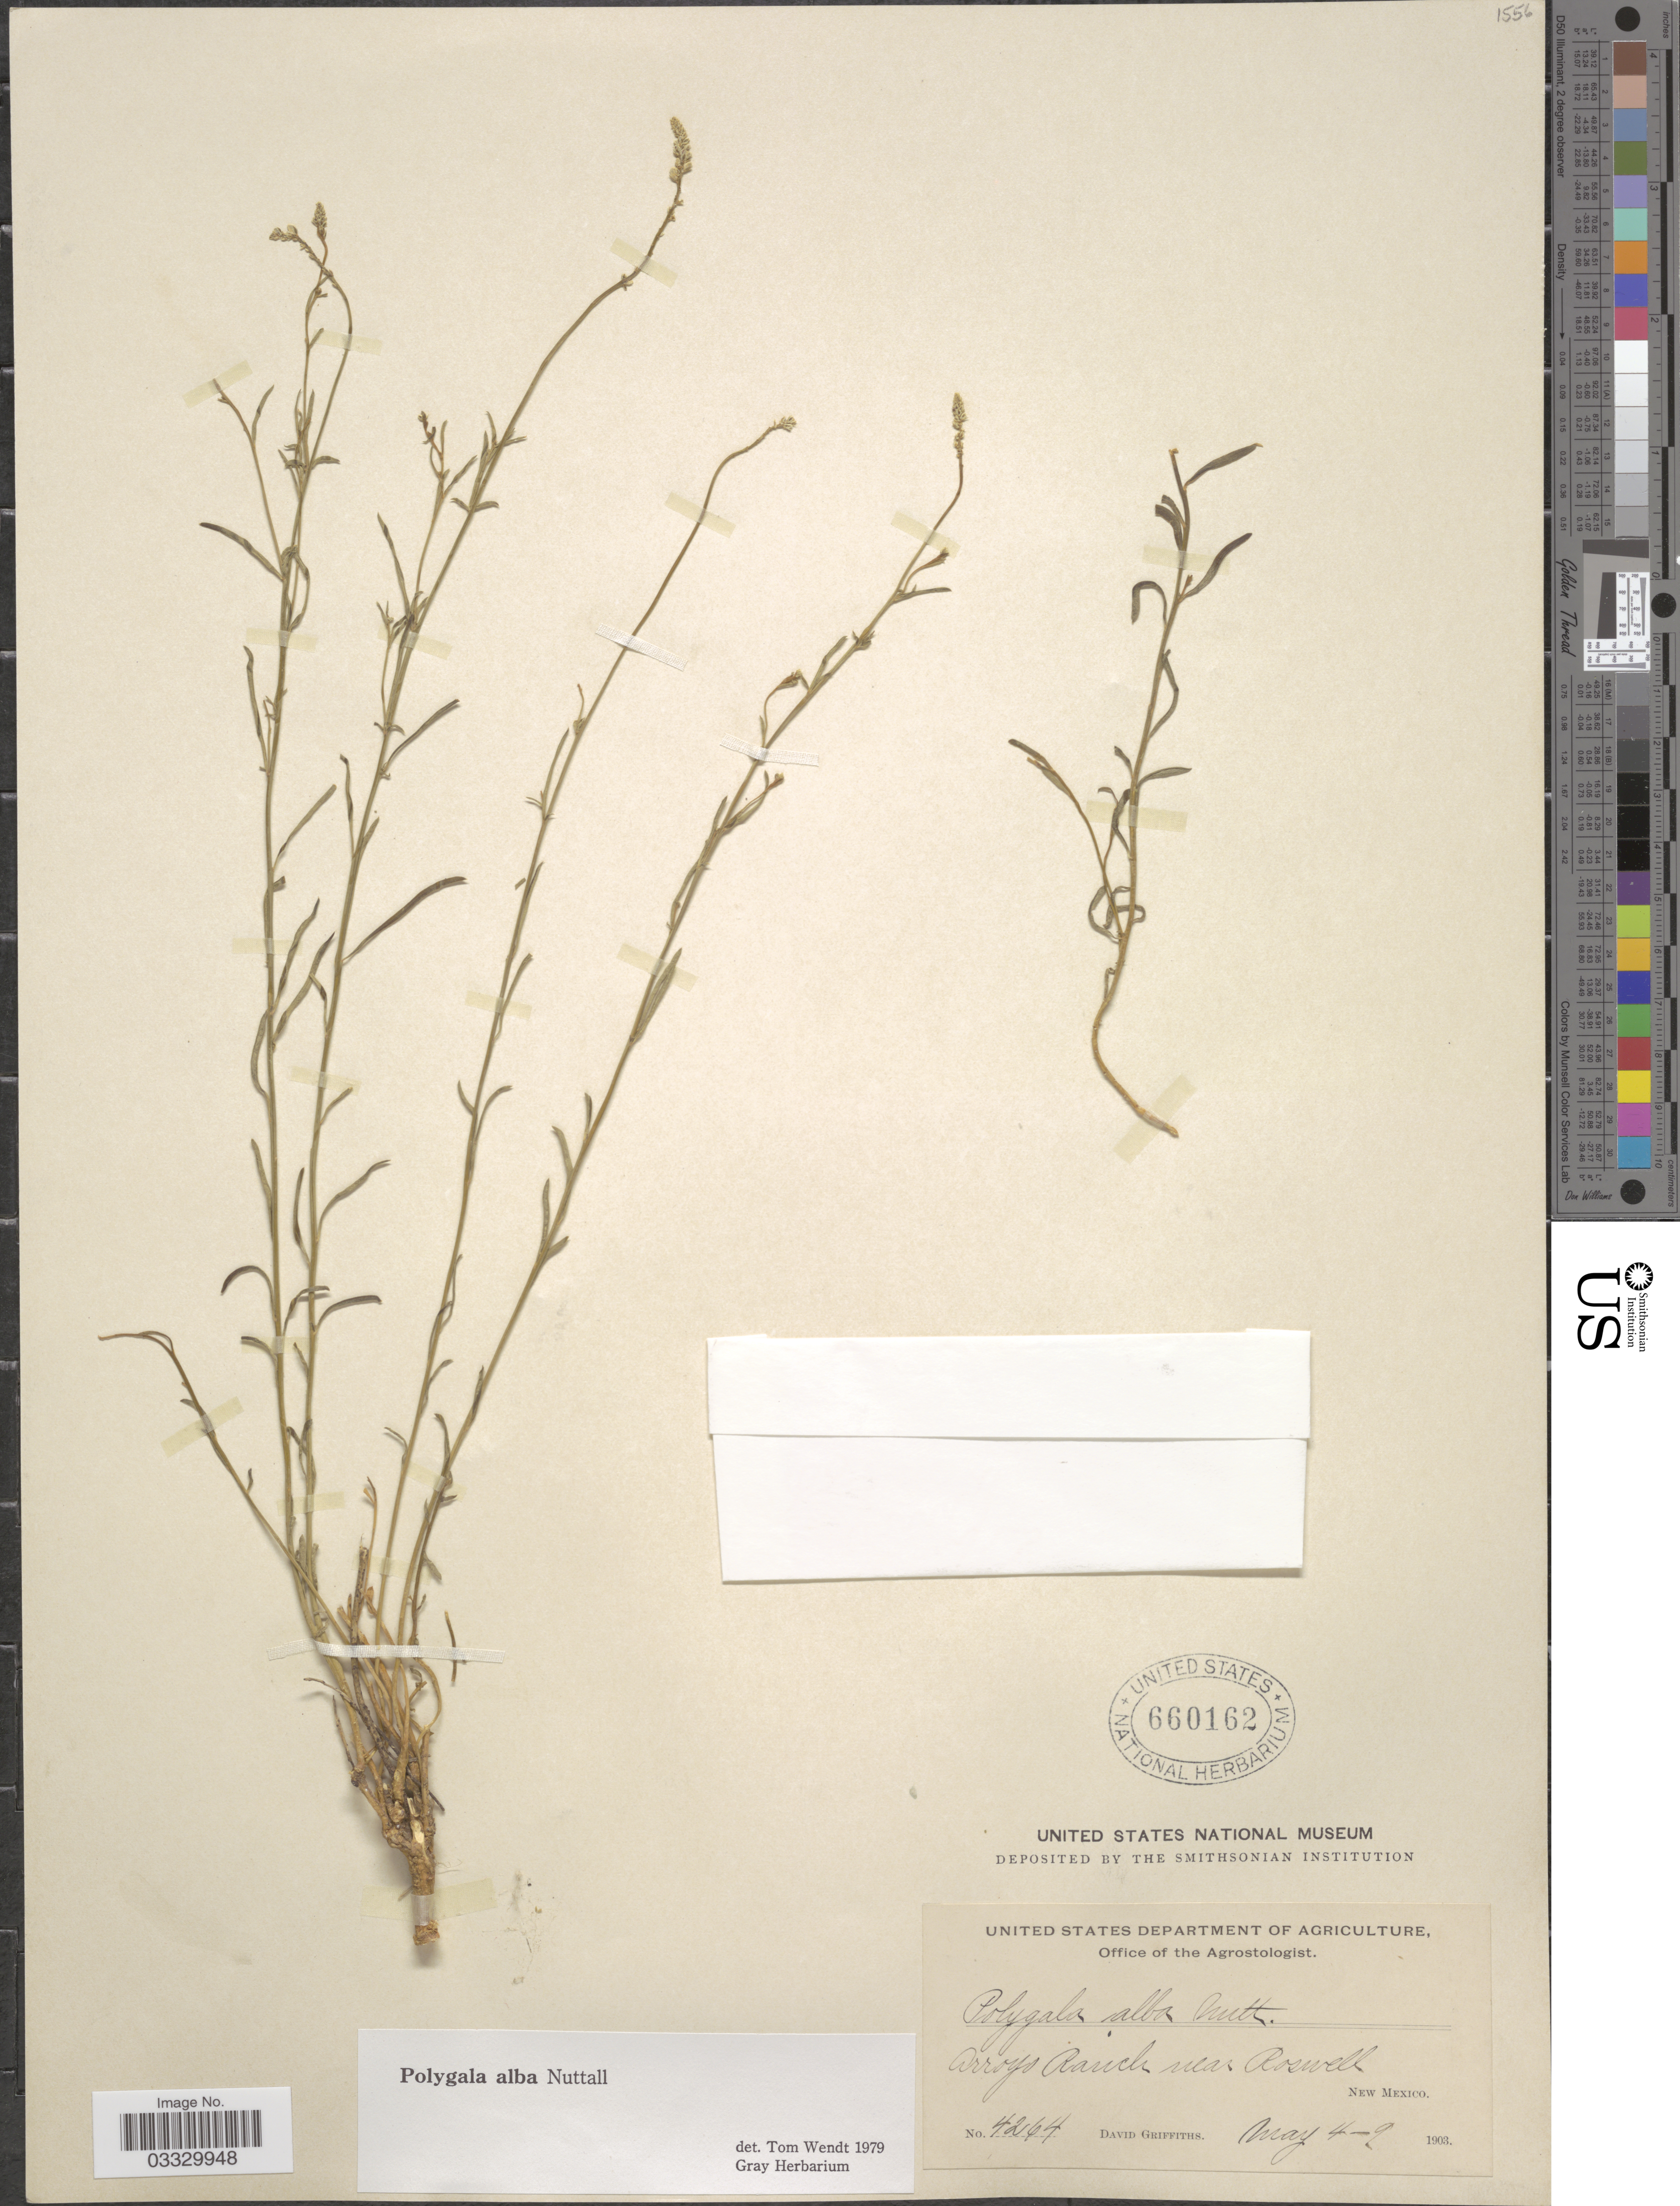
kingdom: Plantae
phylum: Tracheophyta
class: Magnoliopsida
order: Fabales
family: Polygalaceae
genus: Polygala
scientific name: Polygala alba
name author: Nutt.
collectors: D. Griffiths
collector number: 4264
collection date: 1903-05-04/1903-05-09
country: United States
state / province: New Mexico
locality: Arroyo Ranch near Roswell.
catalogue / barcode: US 660162